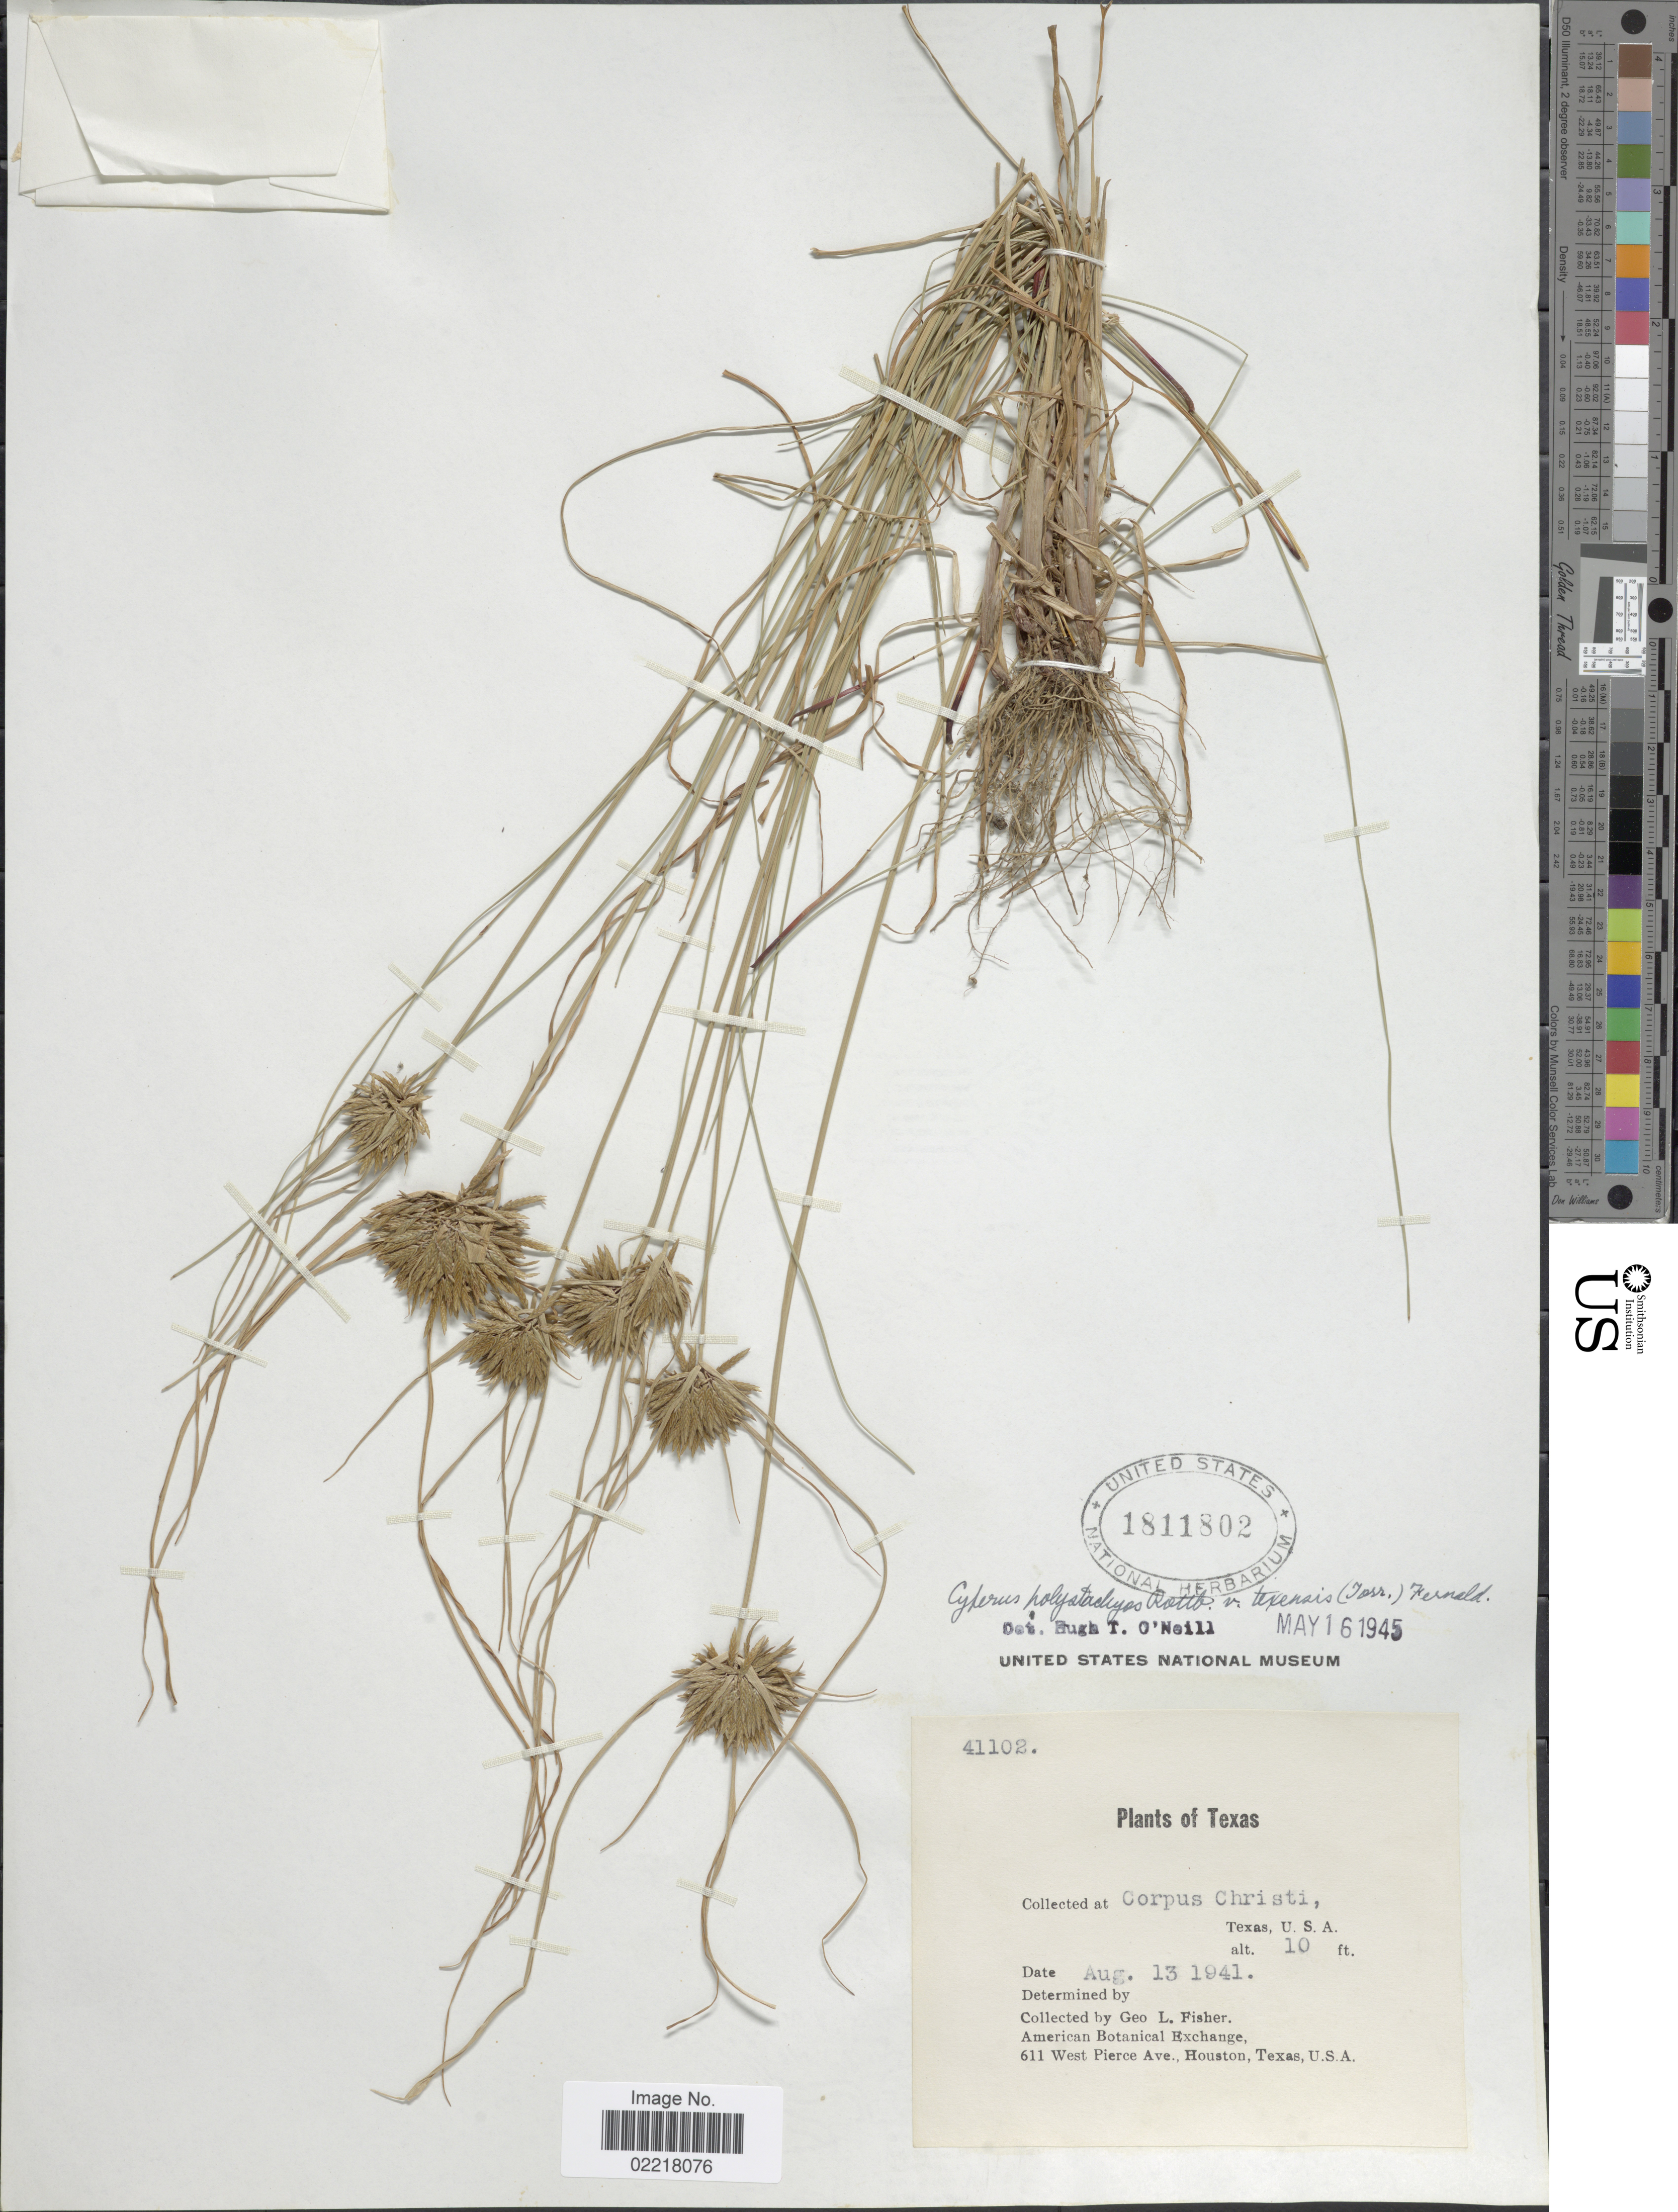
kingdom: Plantae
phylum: Tracheophyta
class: Liliopsida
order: Poales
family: Cyperaceae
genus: Cyperus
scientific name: Cyperus polystachyos var. texensis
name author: (Torr.) Fernald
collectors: G. L. Fisher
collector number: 41102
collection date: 1941-08-13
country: United States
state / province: Texas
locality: Corpus Christi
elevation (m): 3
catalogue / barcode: US 1811802